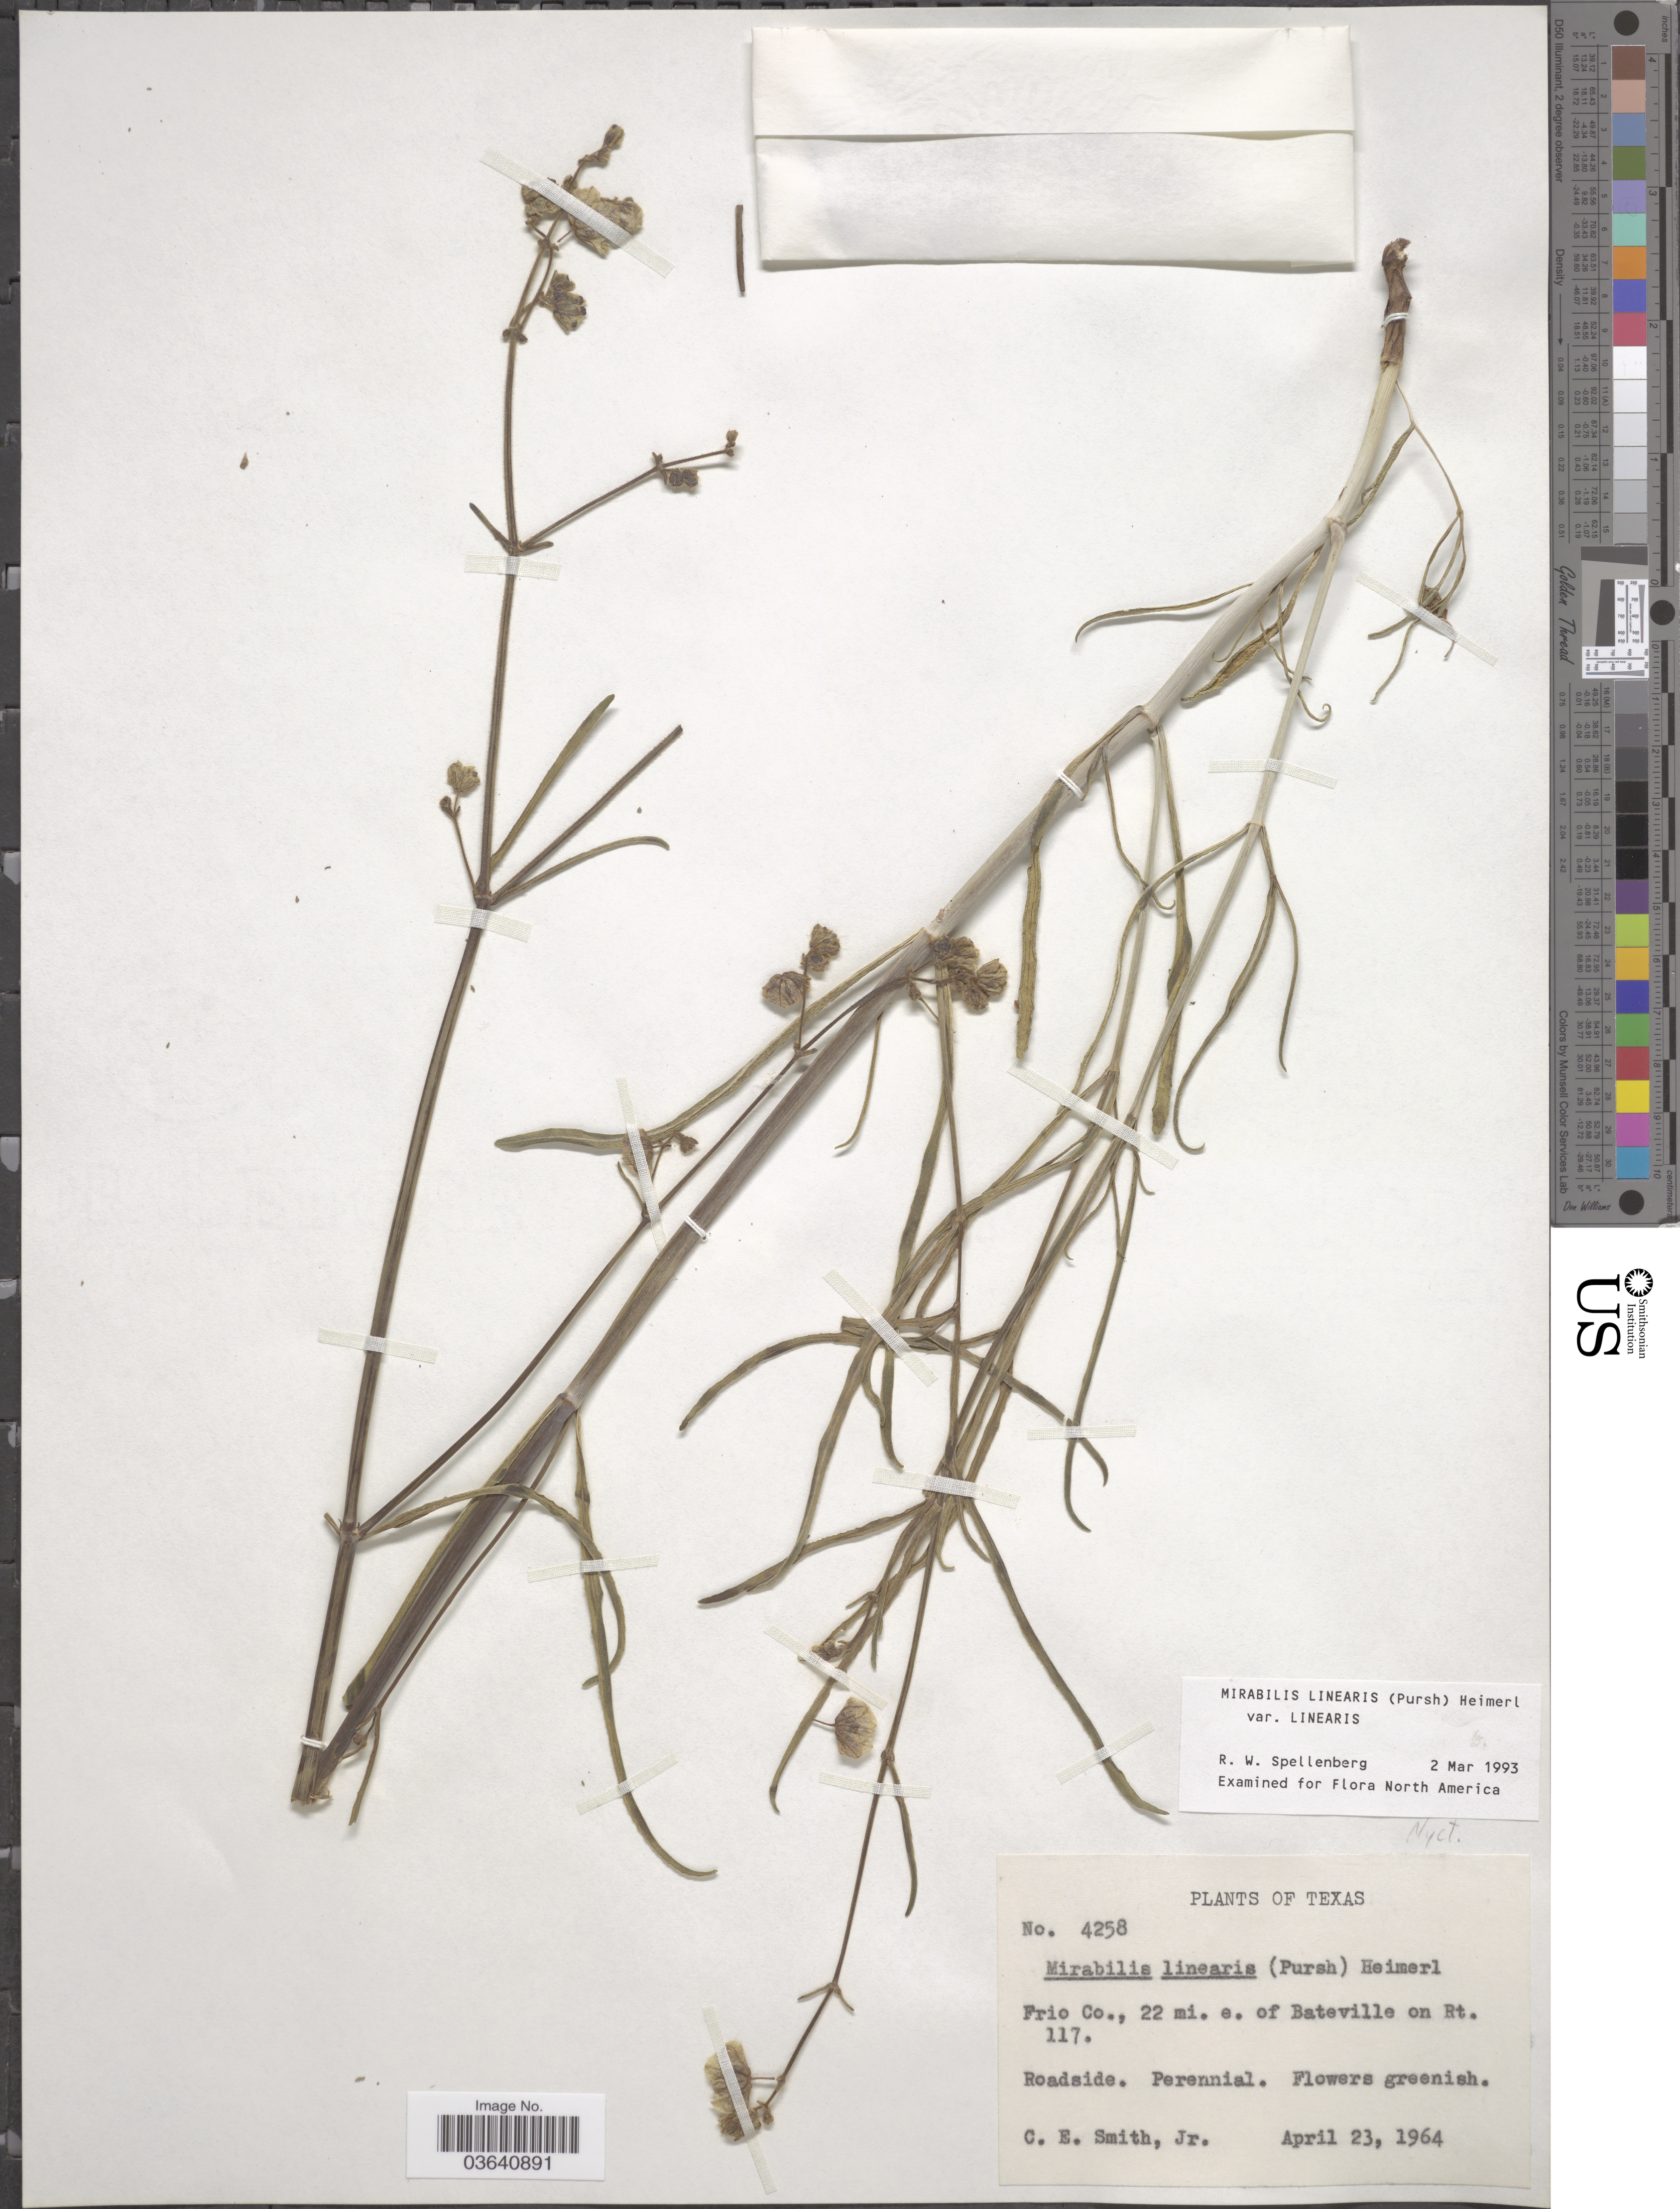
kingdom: Plantae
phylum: Tracheophyta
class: Magnoliopsida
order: Caryophyllales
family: Nyctaginaceae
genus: Mirabilis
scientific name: Mirabilis linearis var. linearis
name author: (Pursh) Heimerl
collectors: C. E. Smith Jr.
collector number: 4258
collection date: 1964-04-23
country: United States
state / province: Texas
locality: Frio Co., 22 mi. e. of Bateville on Rt 117.